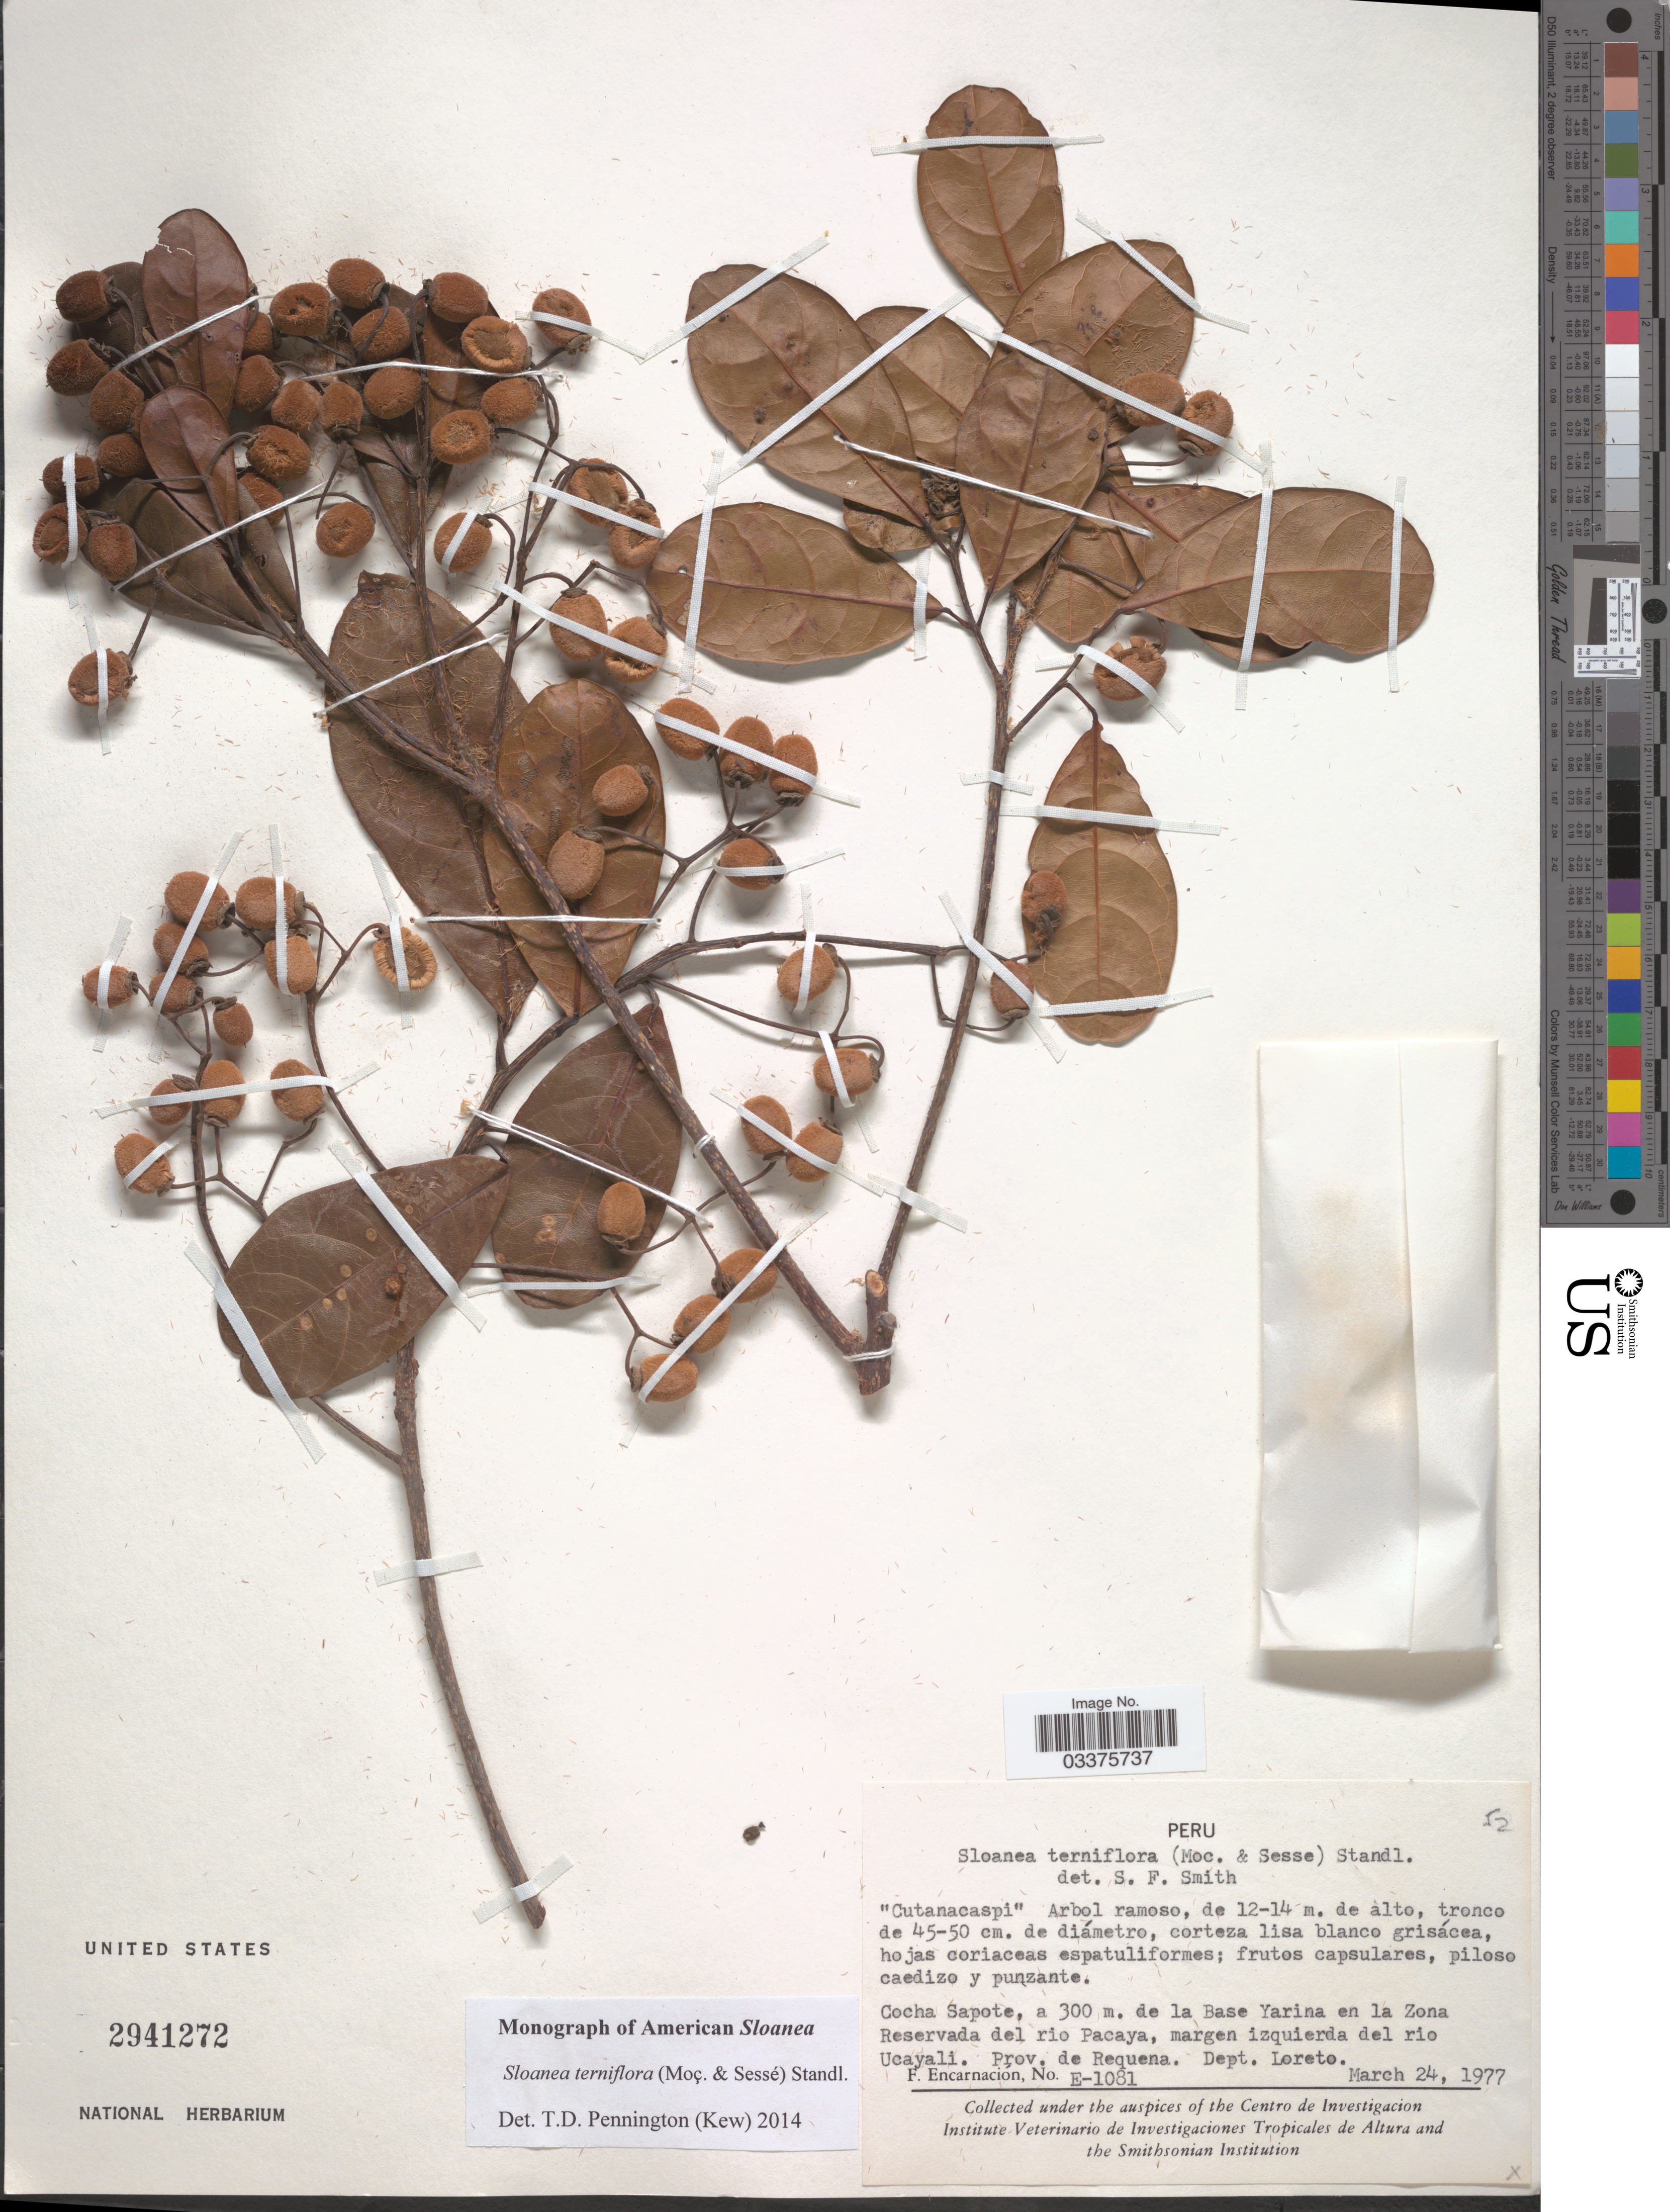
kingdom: Plantae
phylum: Tracheophyta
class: Magnoliopsida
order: Oxalidales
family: Elaeocarpaceae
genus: Sloanea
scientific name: Sloanea terniflora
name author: (Moc. & Sessé ex DC.) Standl.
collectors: F. Encarnación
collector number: E-1081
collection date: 1977-03-24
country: Peru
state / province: Loreto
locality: Cocha Sapote, a 300 m. de la Base Yarina en la Zona Reservada del rio Pacaya, margen izquierda del rio Ucayali. Prov. de Requena.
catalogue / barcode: US 2941272